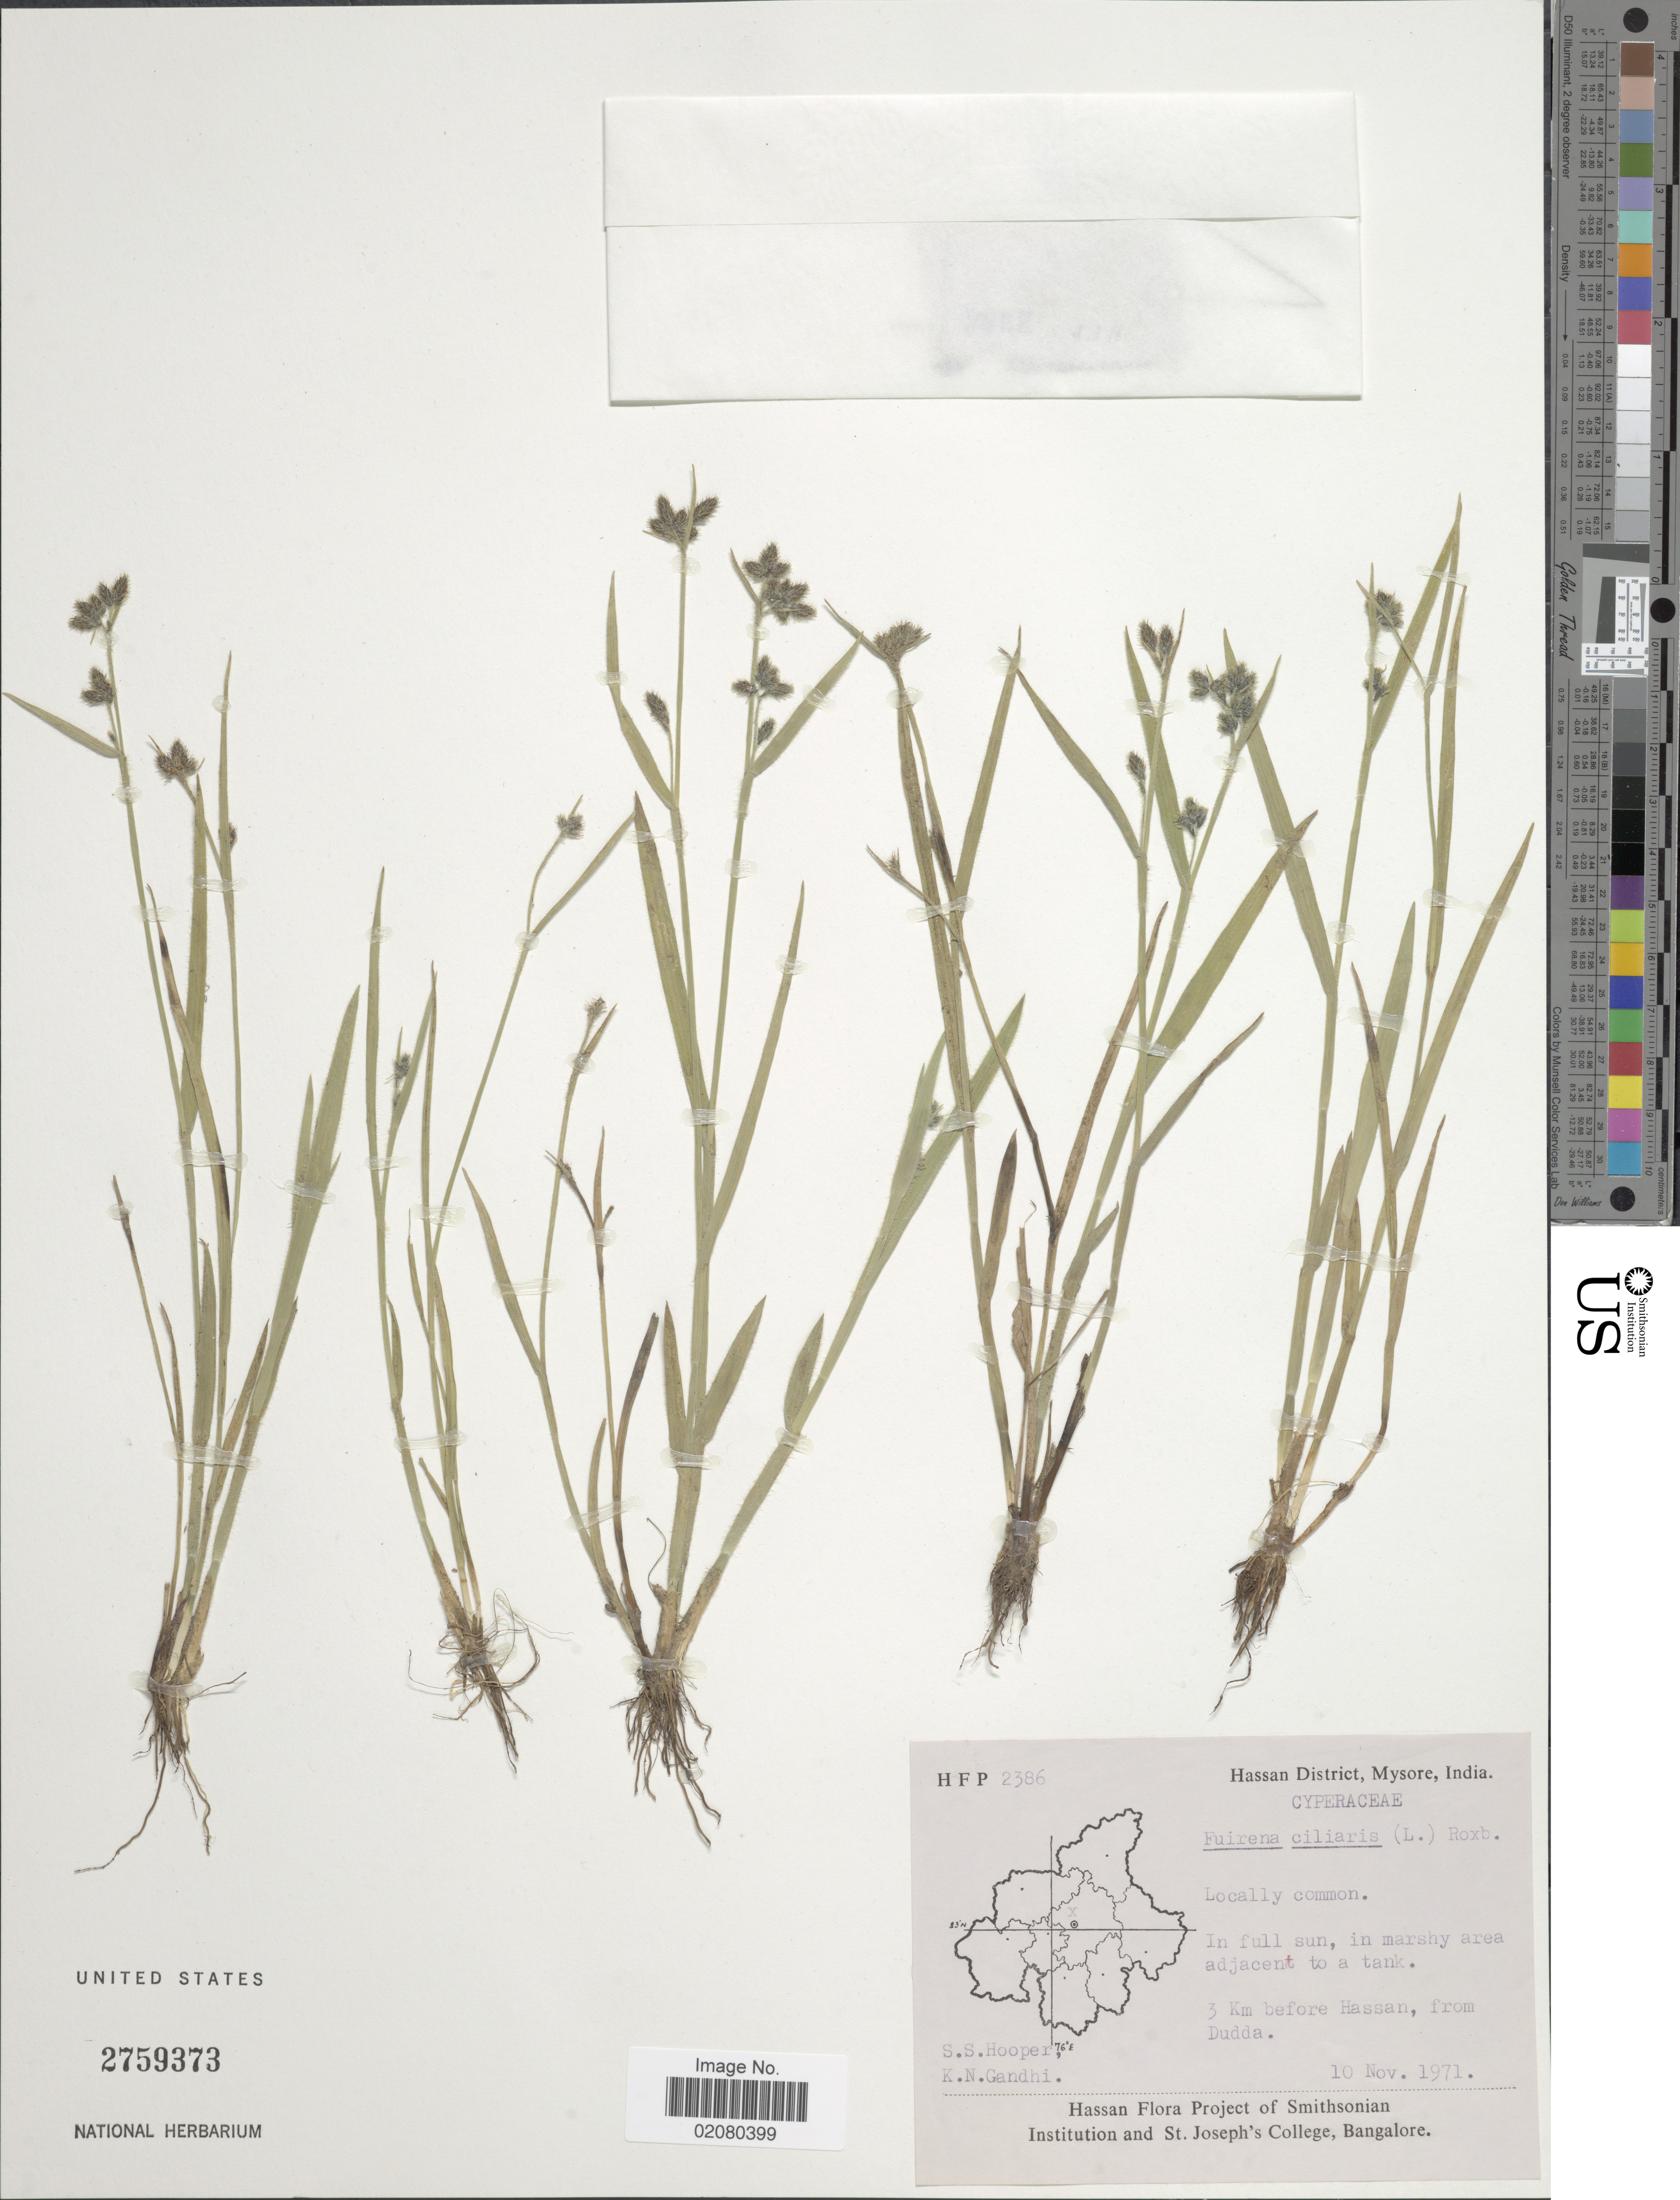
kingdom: Plantae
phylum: Tracheophyta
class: Liliopsida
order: Poales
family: Cyperaceae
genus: Fuirena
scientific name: Fuirena ciliaris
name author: (L.) Roxb.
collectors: S. S. Hooper & K. N. Gandhi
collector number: HFP 2386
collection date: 1971-11-10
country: India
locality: Hassan District, Mysore, India, in marshy area adjacent to a tank, 3 Km before Hassan, from Dudda.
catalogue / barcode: US 25759373